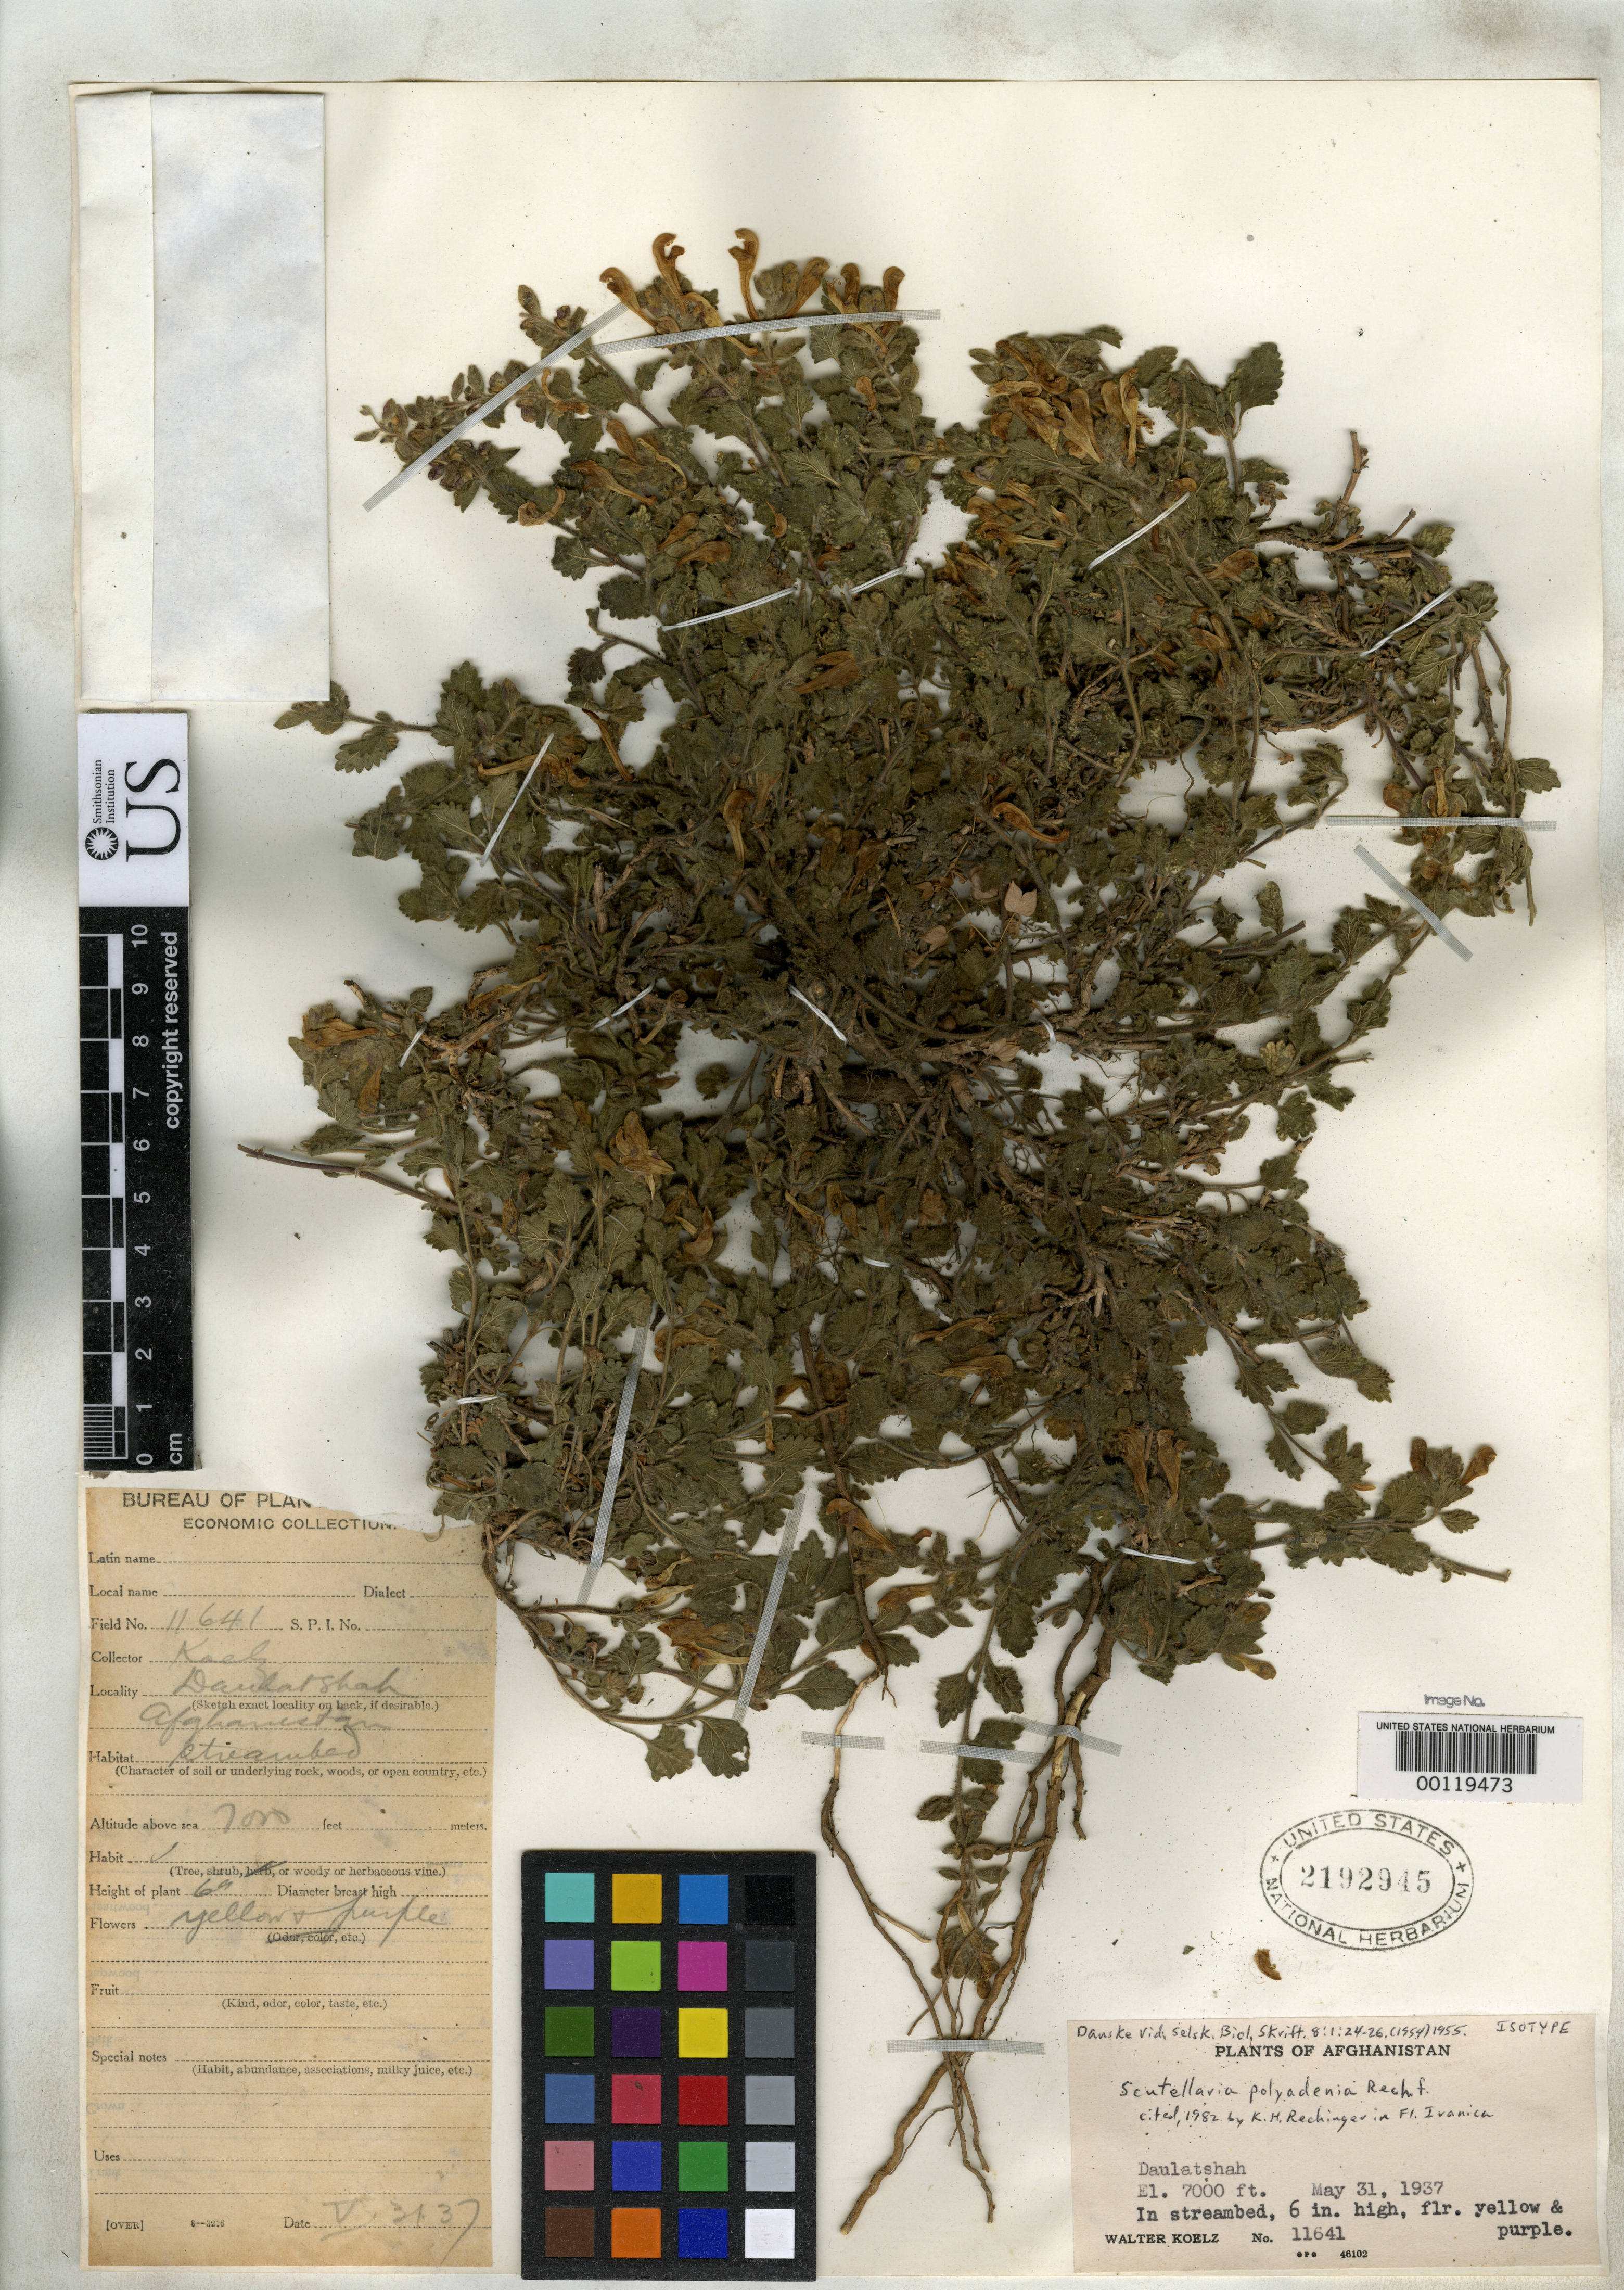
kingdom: Plantae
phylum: Tracheophyta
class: Magnoliopsida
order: Lamiales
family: Lamiaceae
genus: Scutellaria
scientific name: Scutellaria polyadenia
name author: Rech. f.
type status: Isotype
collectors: W. N. Koelz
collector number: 11641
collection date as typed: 31 May 1937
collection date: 1937-05-31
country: Afghanistan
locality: Daulatshah.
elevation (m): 2134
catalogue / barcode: US 2192945